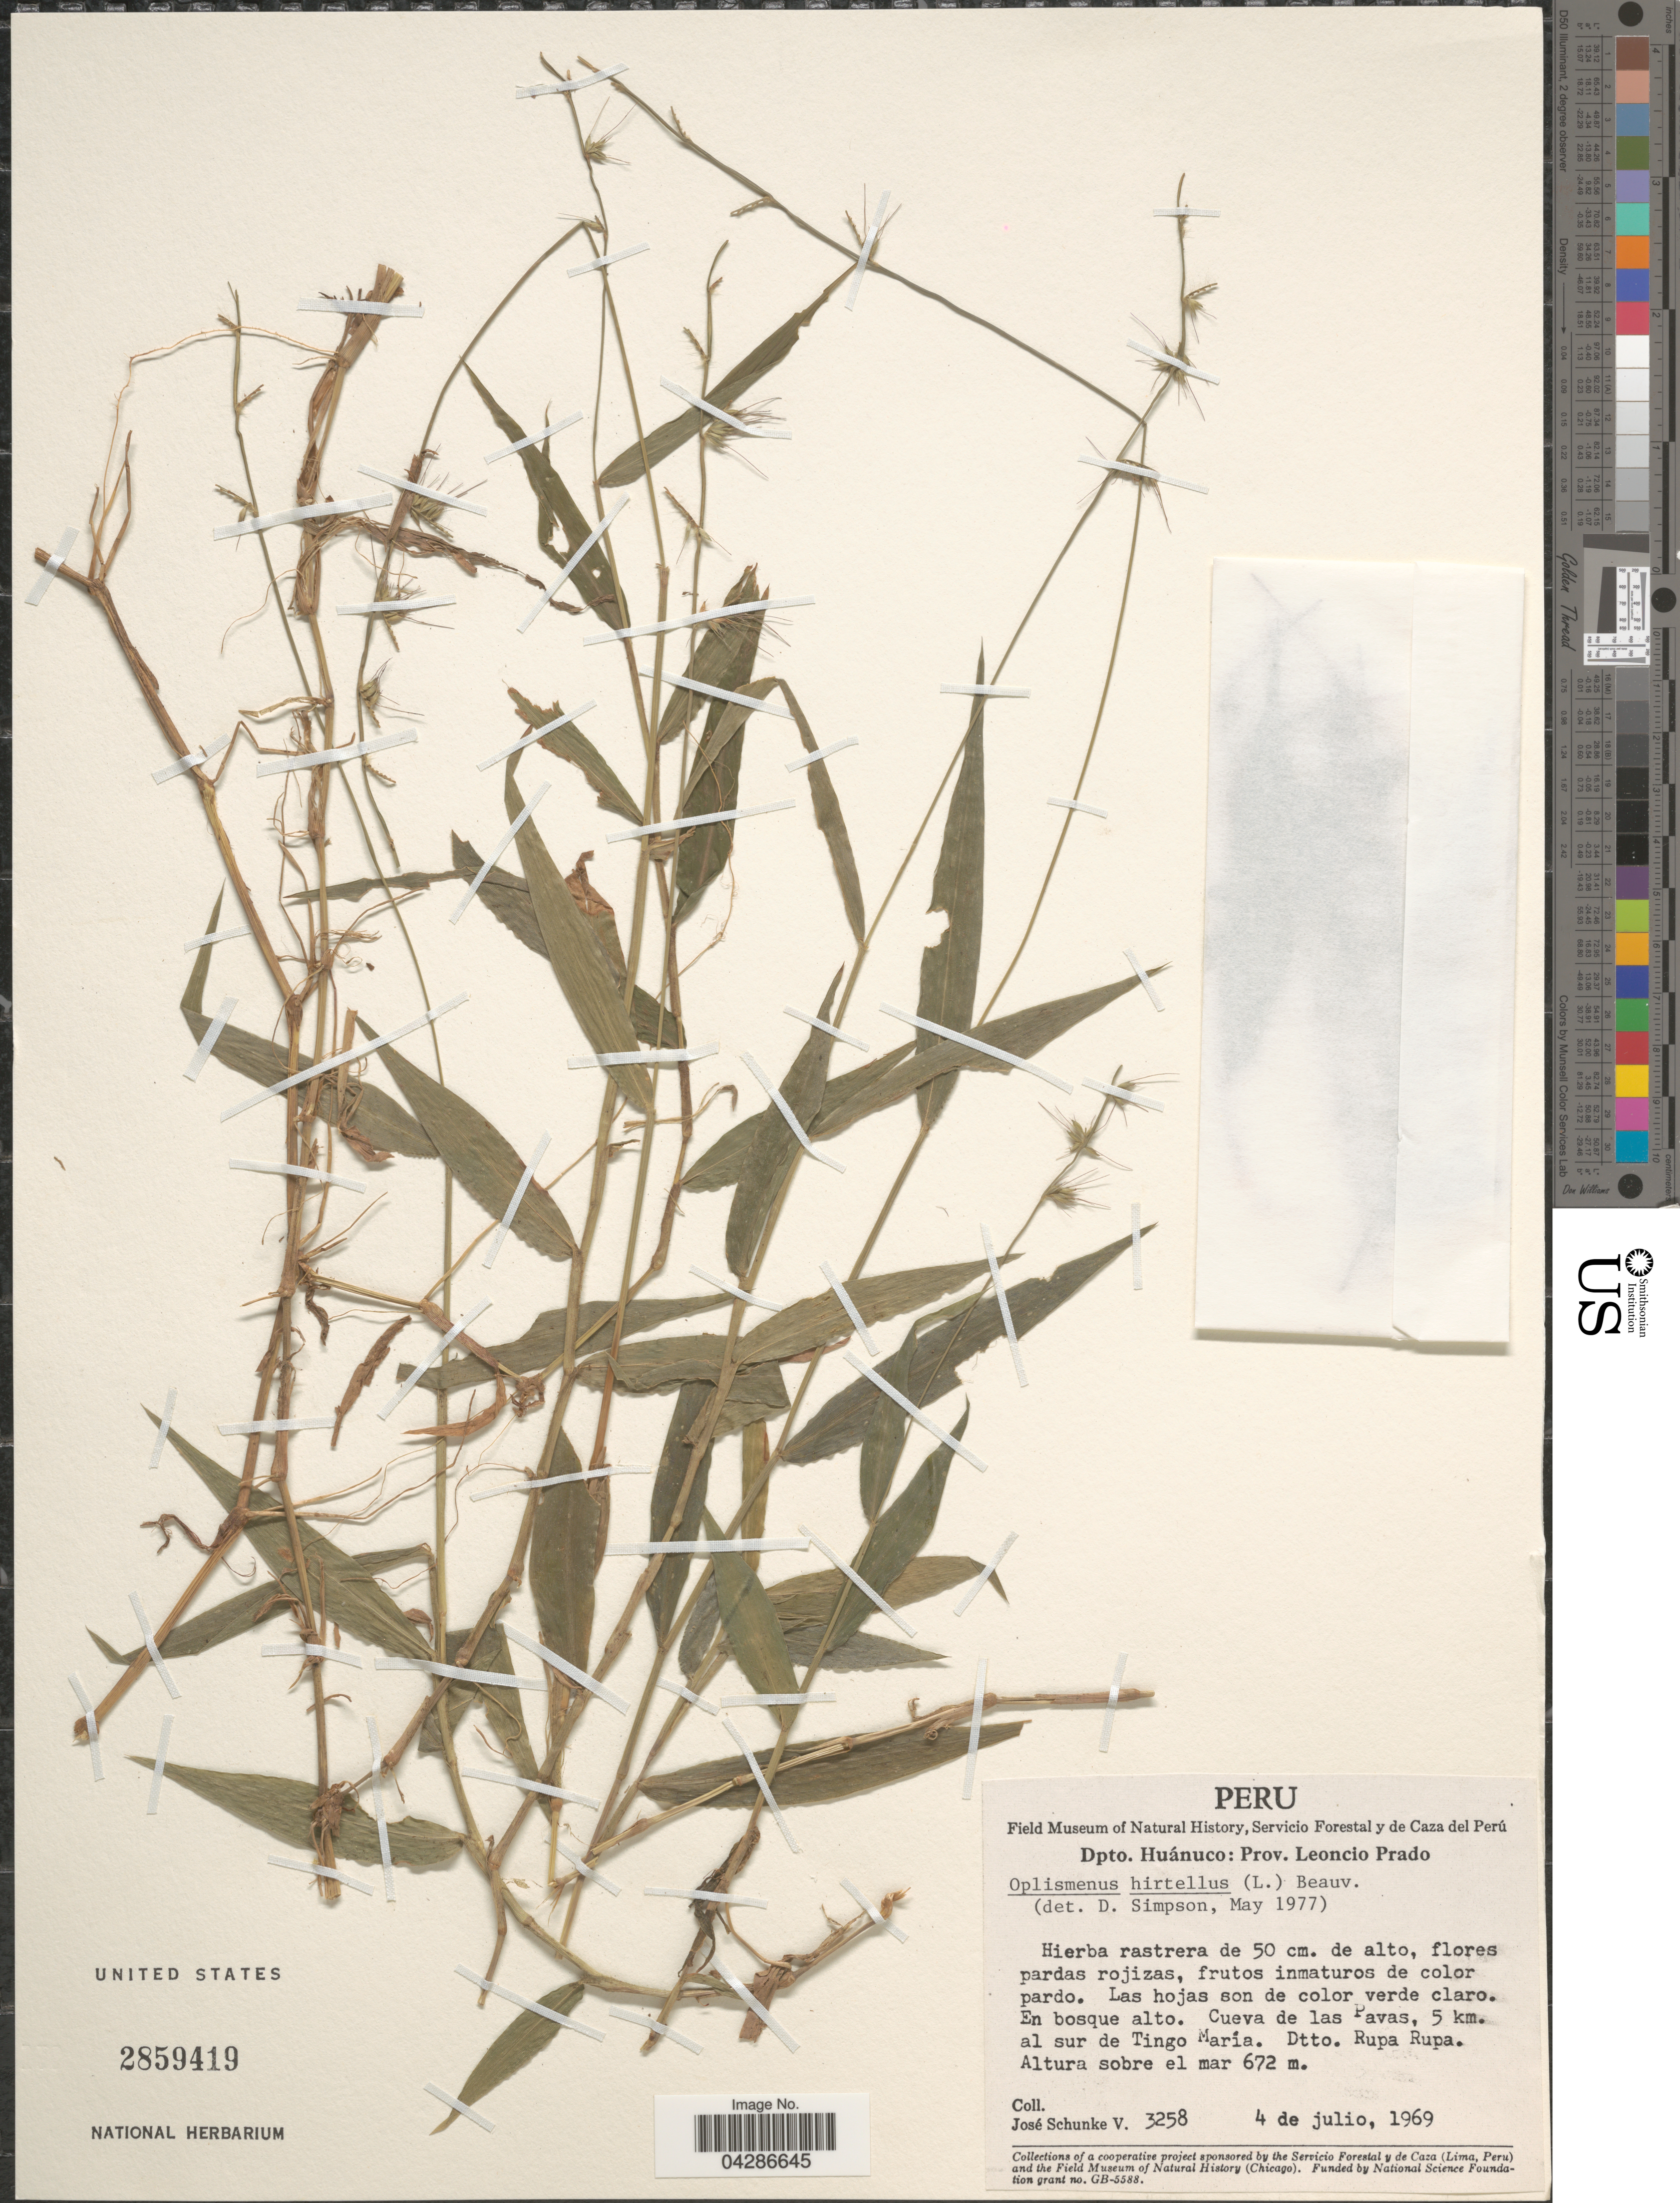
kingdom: Plantae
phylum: Tracheophyta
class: Liliopsida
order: Poales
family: Poaceae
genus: Oplismenus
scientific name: Oplismenus hirtellus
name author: (L.) P. Beauv.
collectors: J. Schunke Vigo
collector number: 3258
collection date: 1969-07-04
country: Peru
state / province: Huánuco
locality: Dpto. Huánuco: Prov. Leoncio Prado. Cueva de la Pavas, 5 km. al sur de Tingo Maria. Dtto. Rupa Rupa.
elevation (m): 672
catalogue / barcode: US 2859419